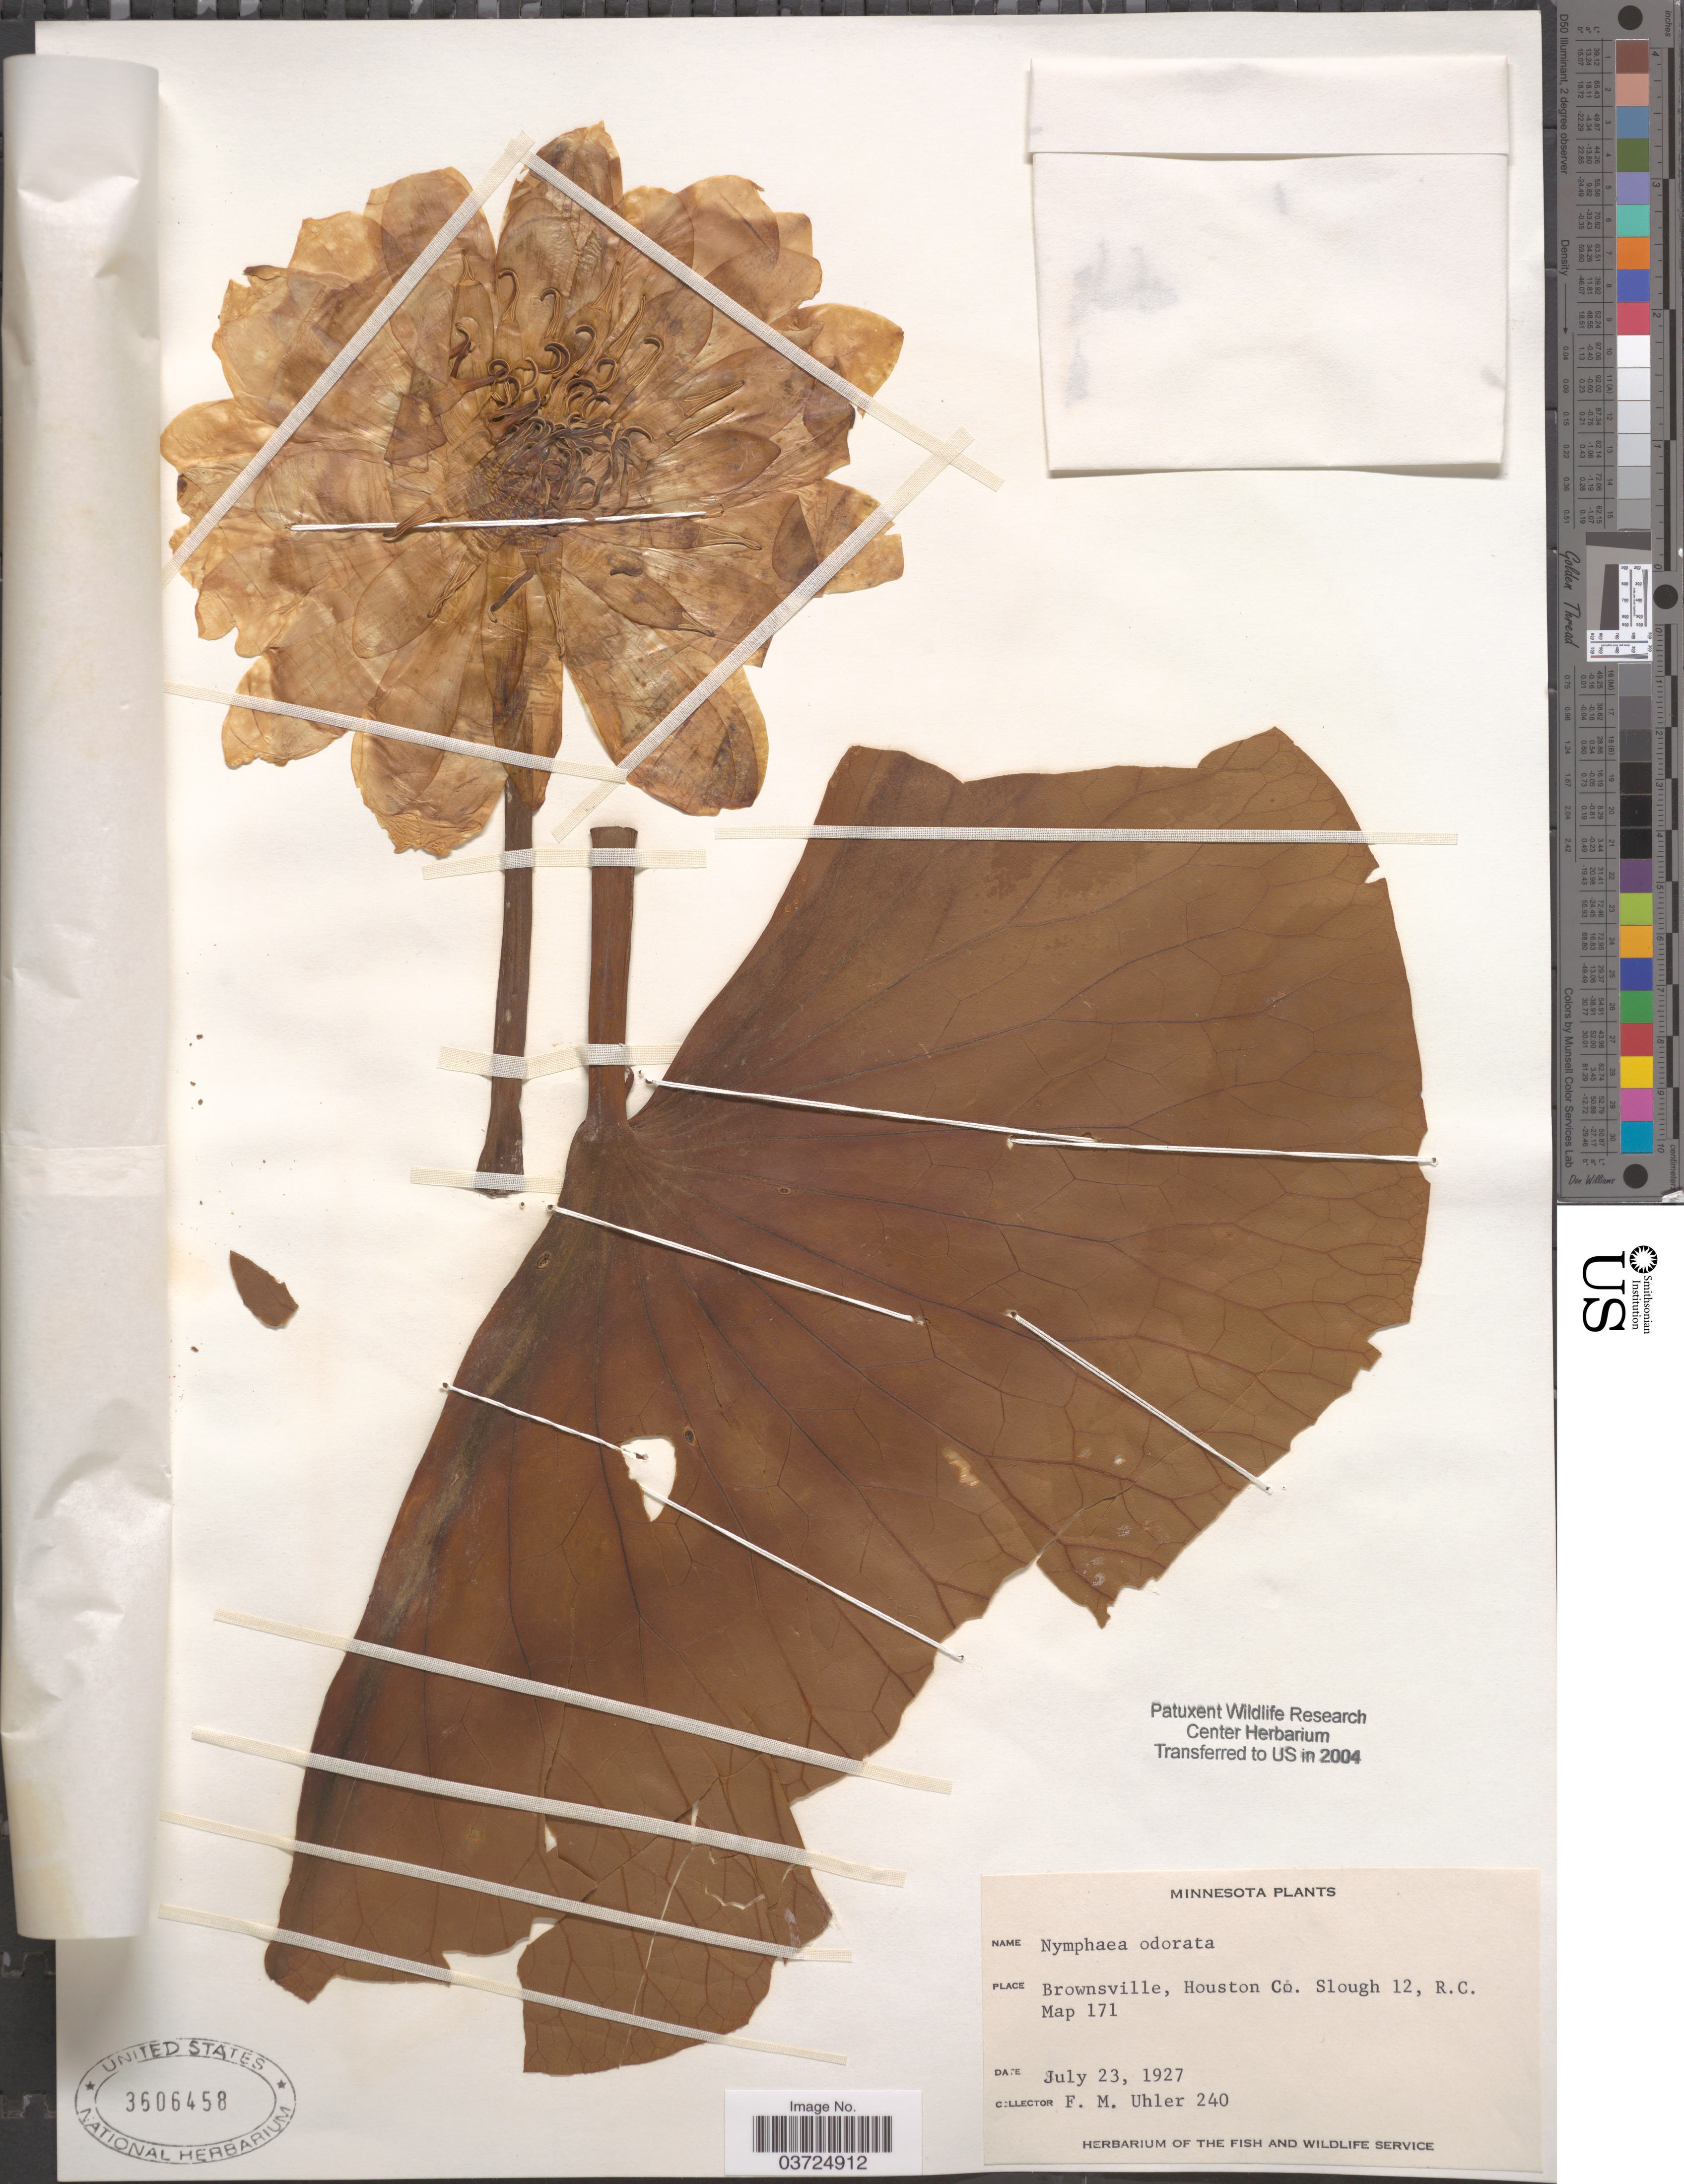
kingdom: Plantae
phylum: Tracheophyta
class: Magnoliopsida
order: Nymphaeales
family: Nymphaeaceae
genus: Nymphaea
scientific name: Nymphaea odorata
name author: Aiton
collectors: F. M. Uhler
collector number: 240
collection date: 1927-07-23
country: United States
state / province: Minnesota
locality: Brownsville, Houston Co. Slough 12, R. C. Map 171.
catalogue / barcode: US 3606458